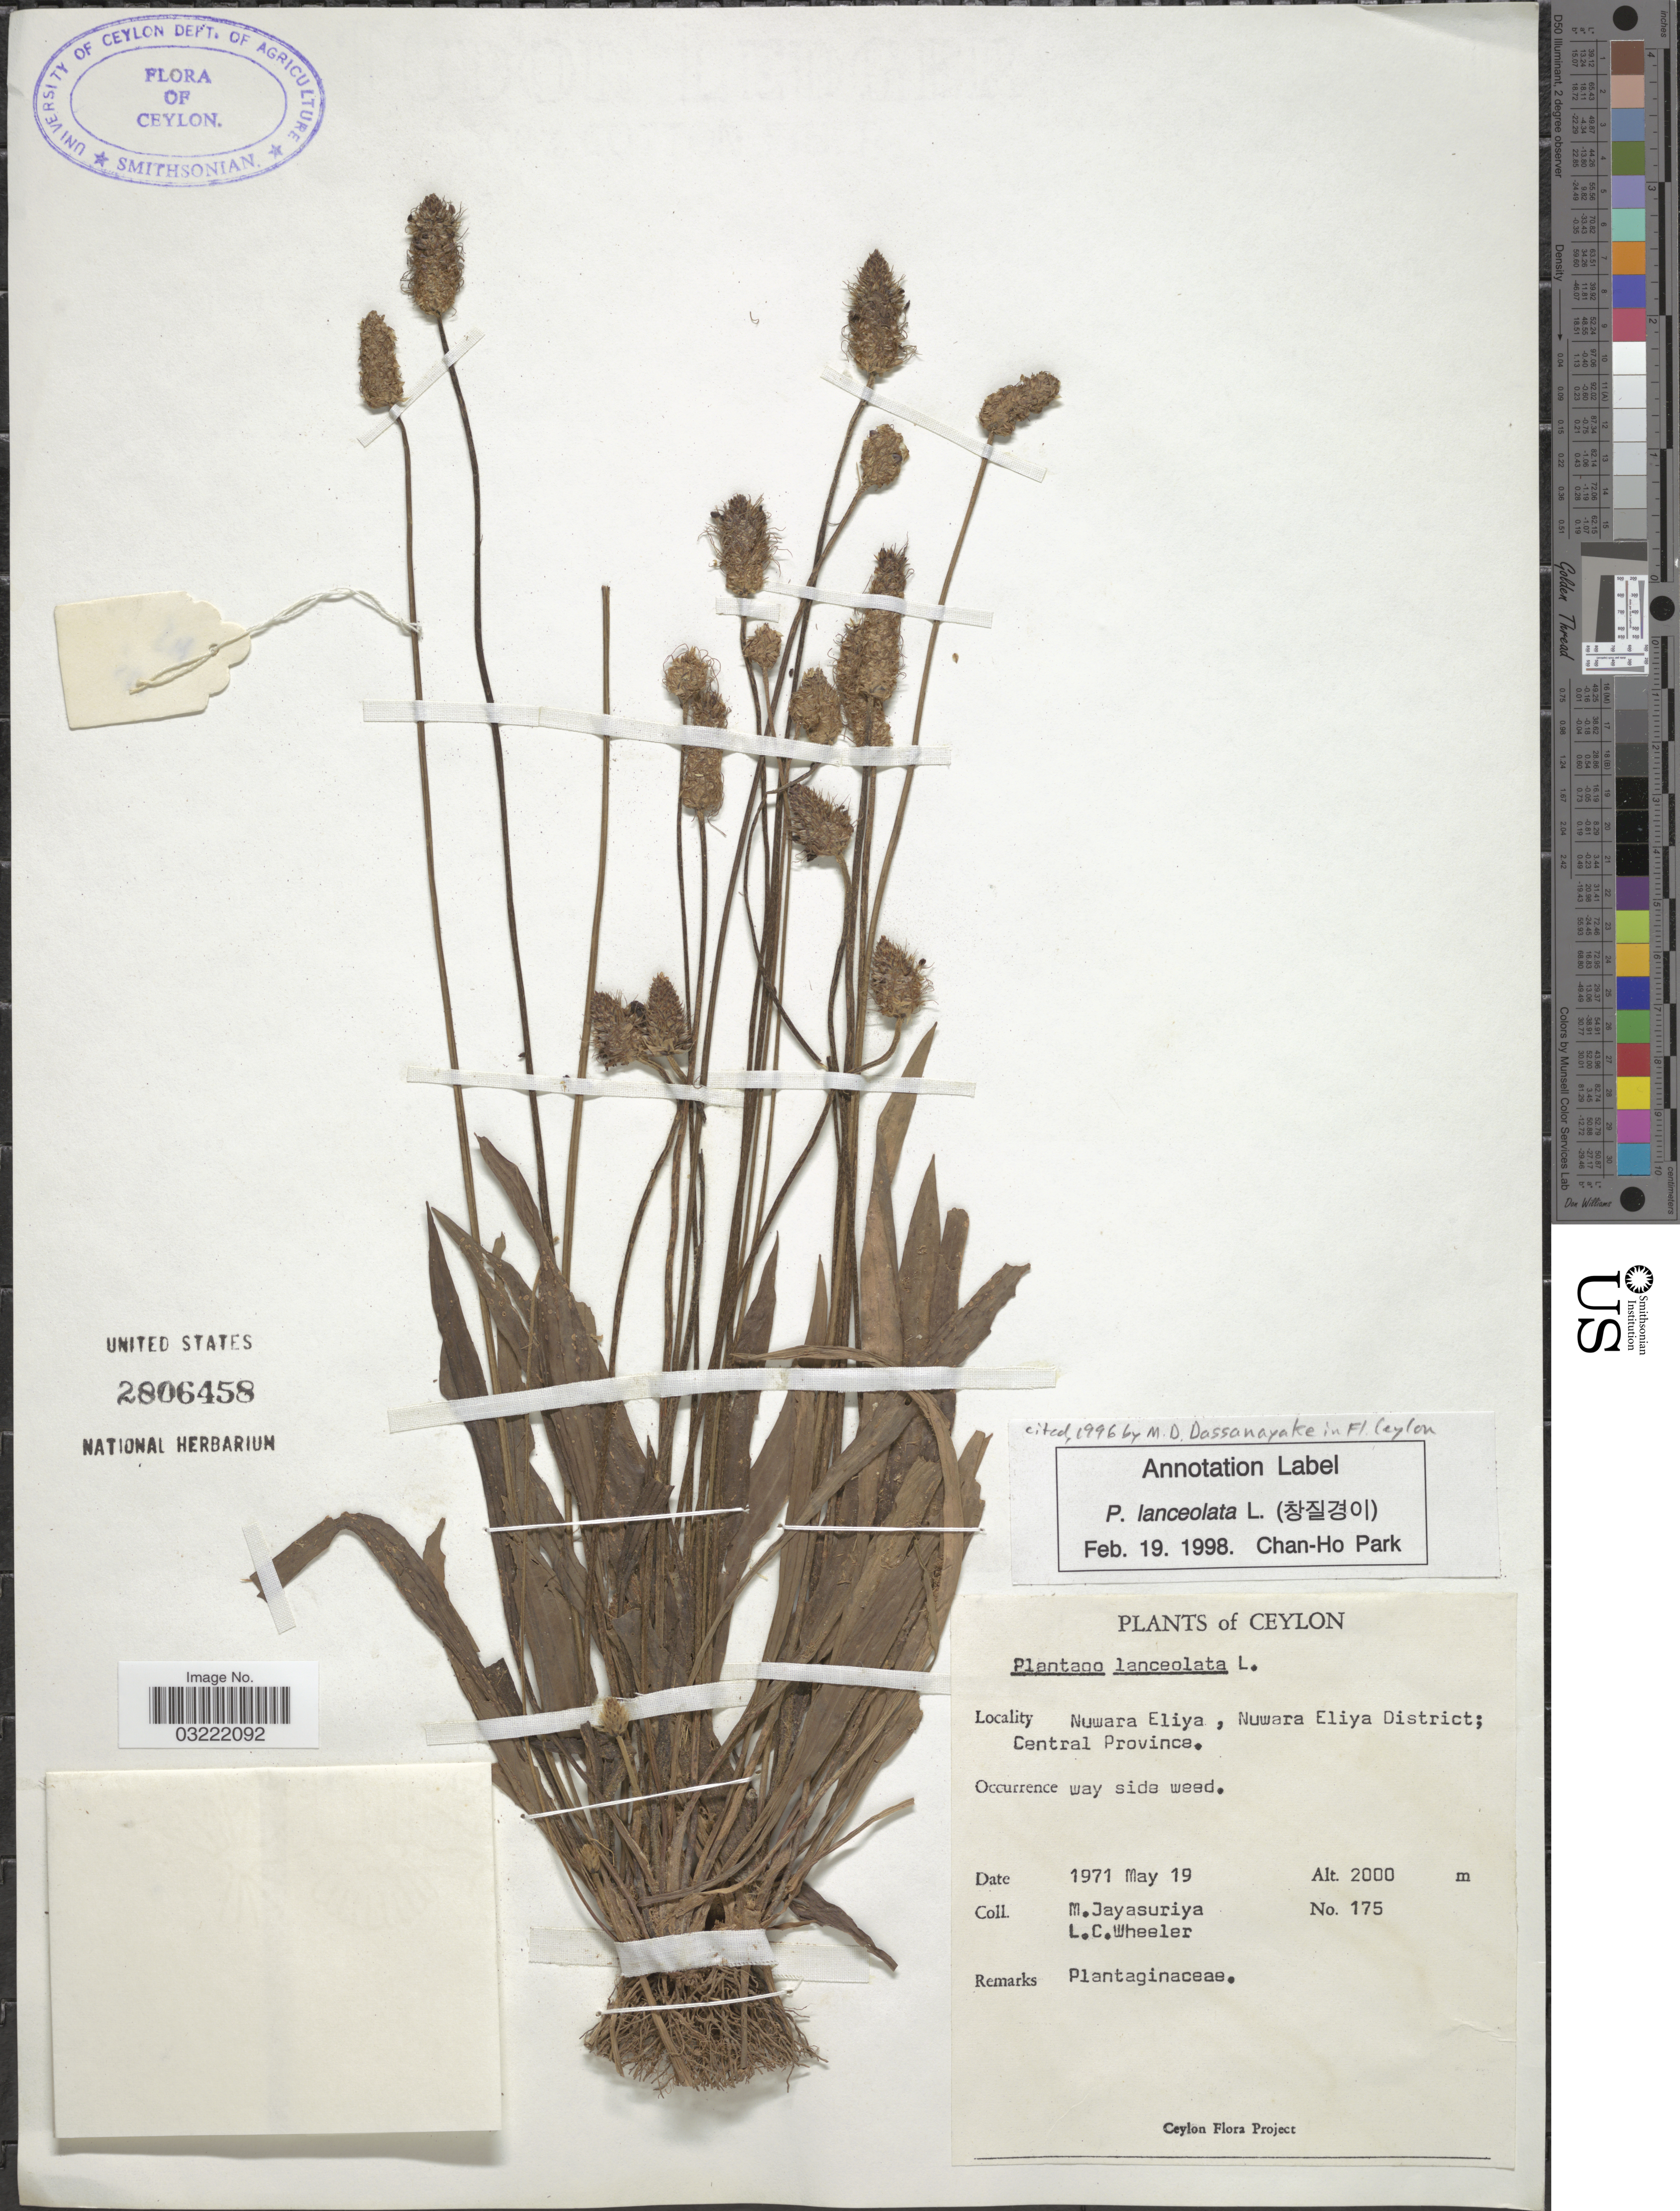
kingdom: Plantae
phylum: Tracheophyta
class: Magnoliopsida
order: Lamiales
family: Plantaginaceae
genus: Plantago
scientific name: Plantago lanceolata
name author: L.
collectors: M. Jayasuriya & L. C. Wheeler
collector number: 175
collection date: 1971-05-19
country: Sri Lanka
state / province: Central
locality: Ceylon. Nuwara Eliya, Nuwara Eliya District.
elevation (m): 2000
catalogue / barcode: US 2806458